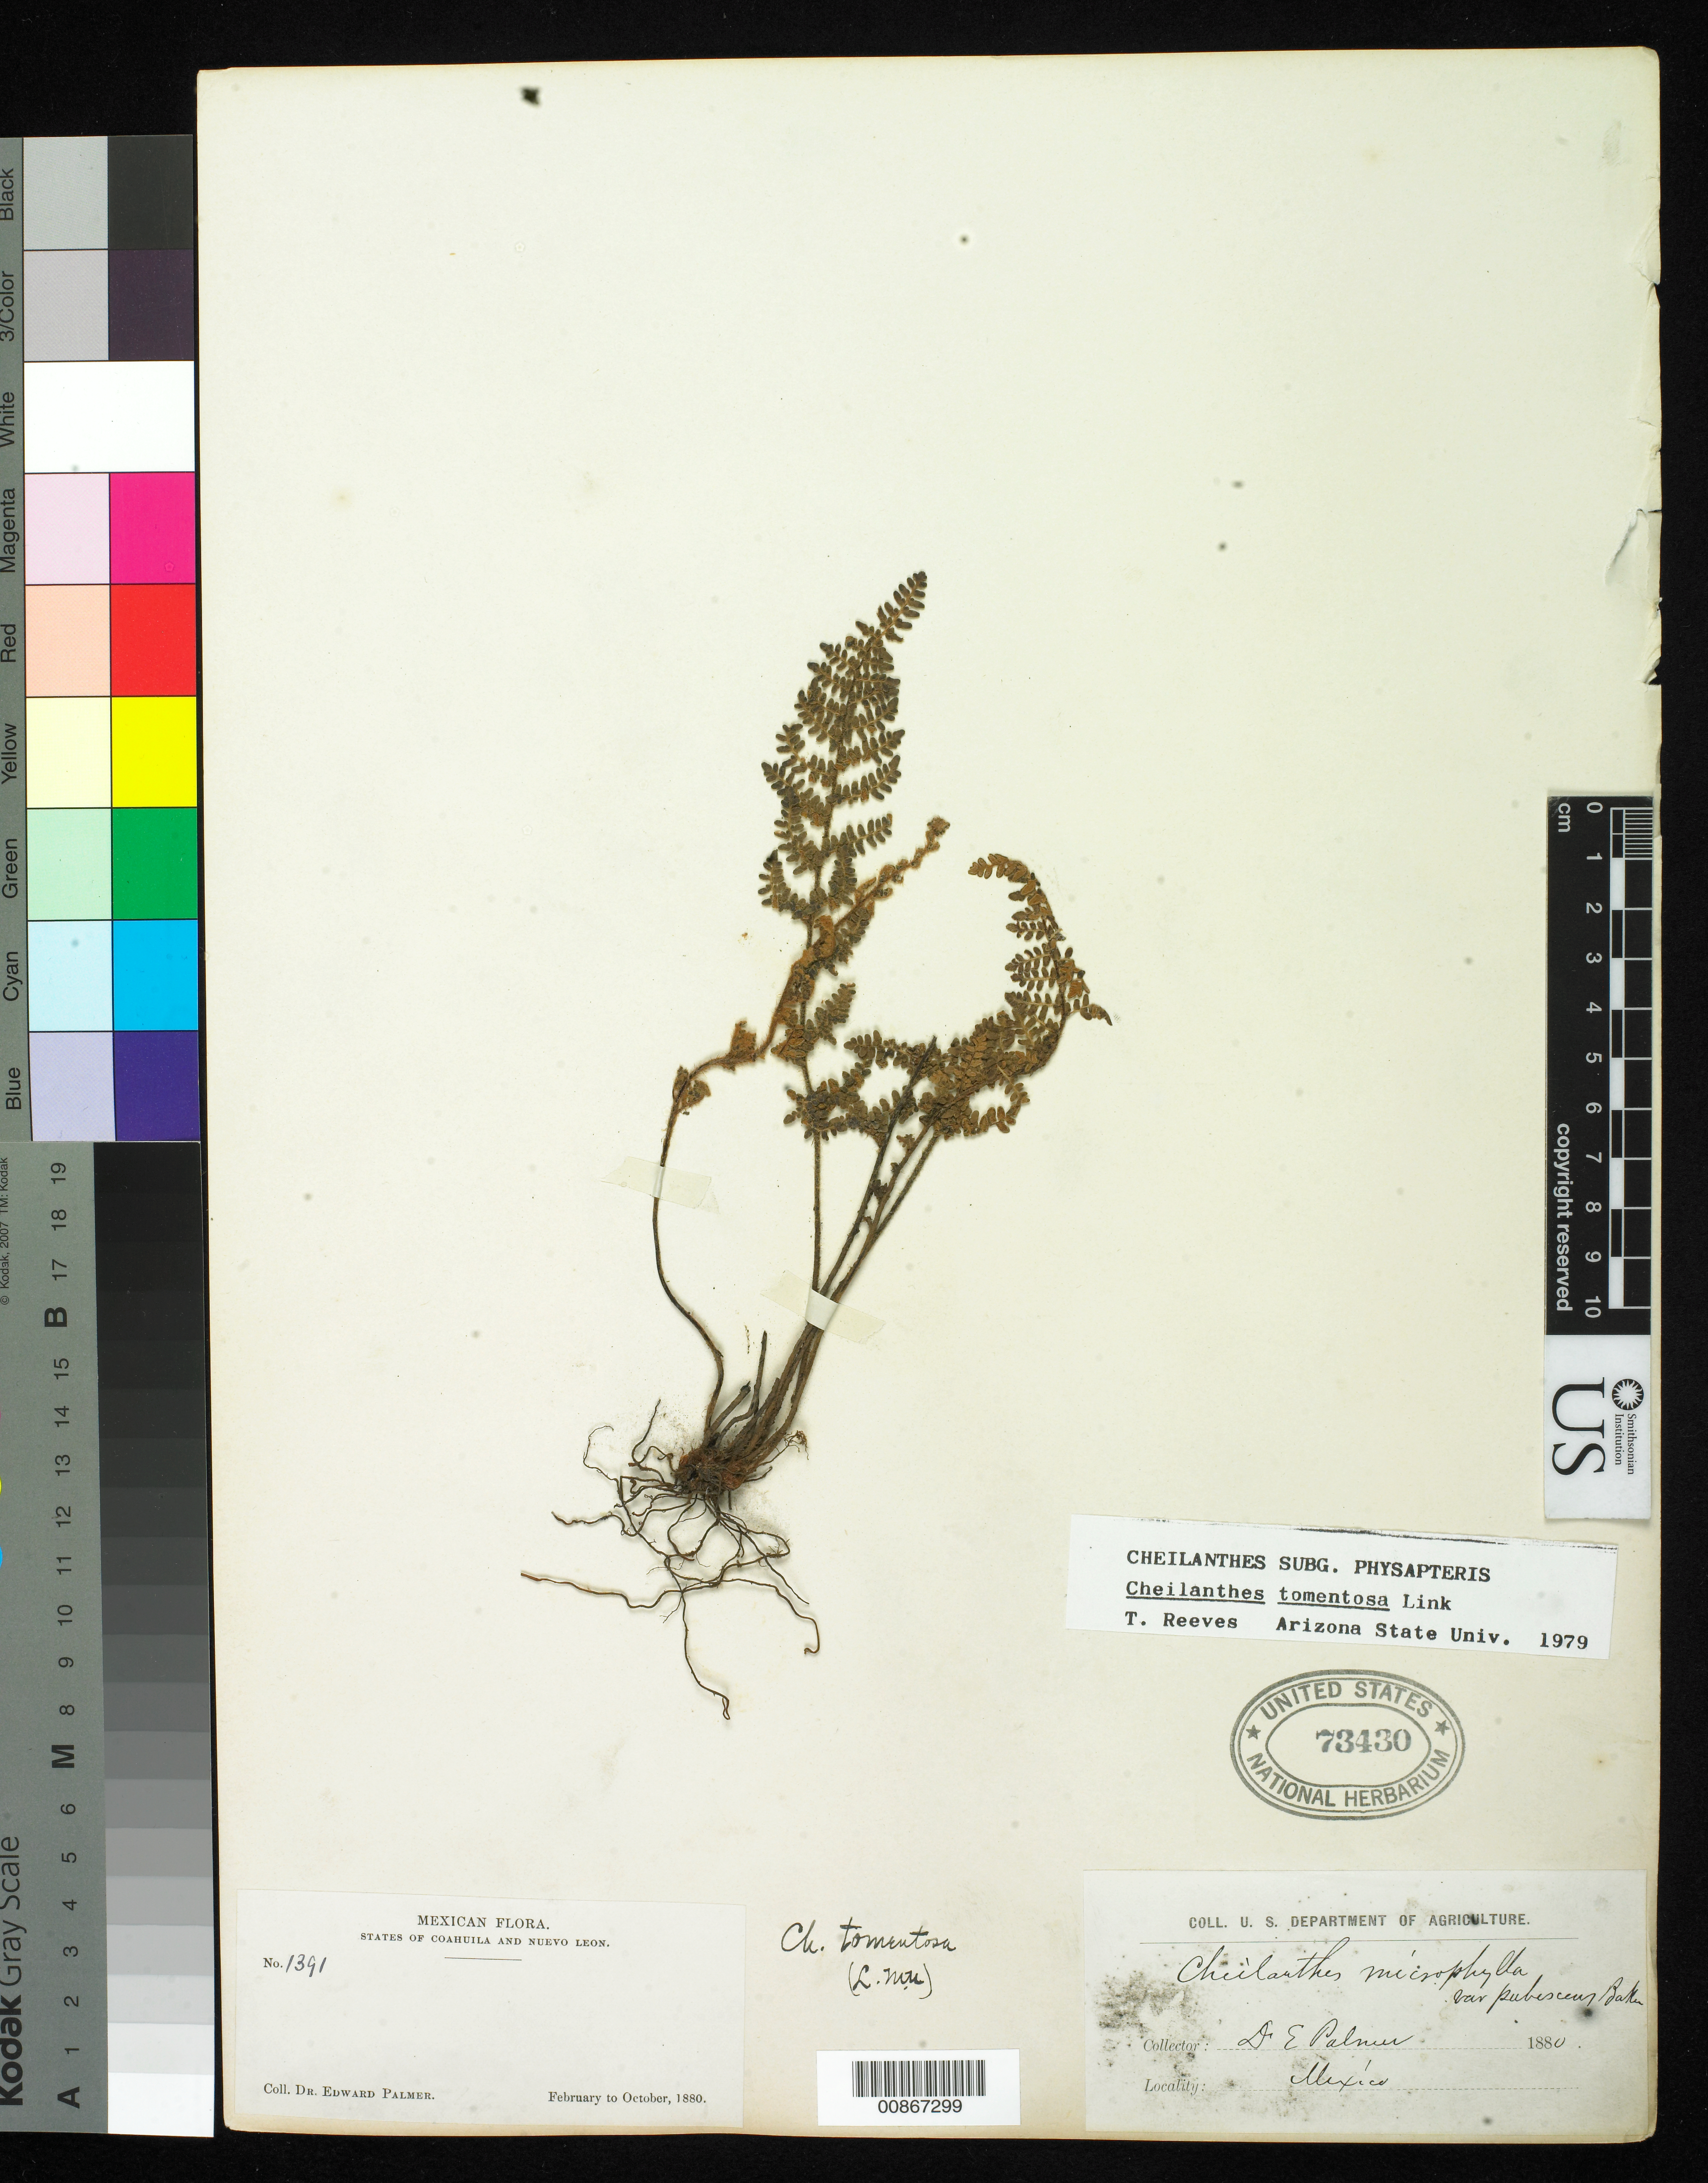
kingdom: Plantae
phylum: Tracheophyta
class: Polypodiopsida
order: Polypodiales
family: Pteridaceae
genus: Myriopteris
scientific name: Myriopteris tomentosa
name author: (Link) Fée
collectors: E. Palmer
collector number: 1391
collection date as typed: Feb 1880 to -- Oct 1880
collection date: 1880-02/1880-10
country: Mexico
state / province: Coahuila / Nuevo León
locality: States of Coahuila and Nuevo León.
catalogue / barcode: US 73430